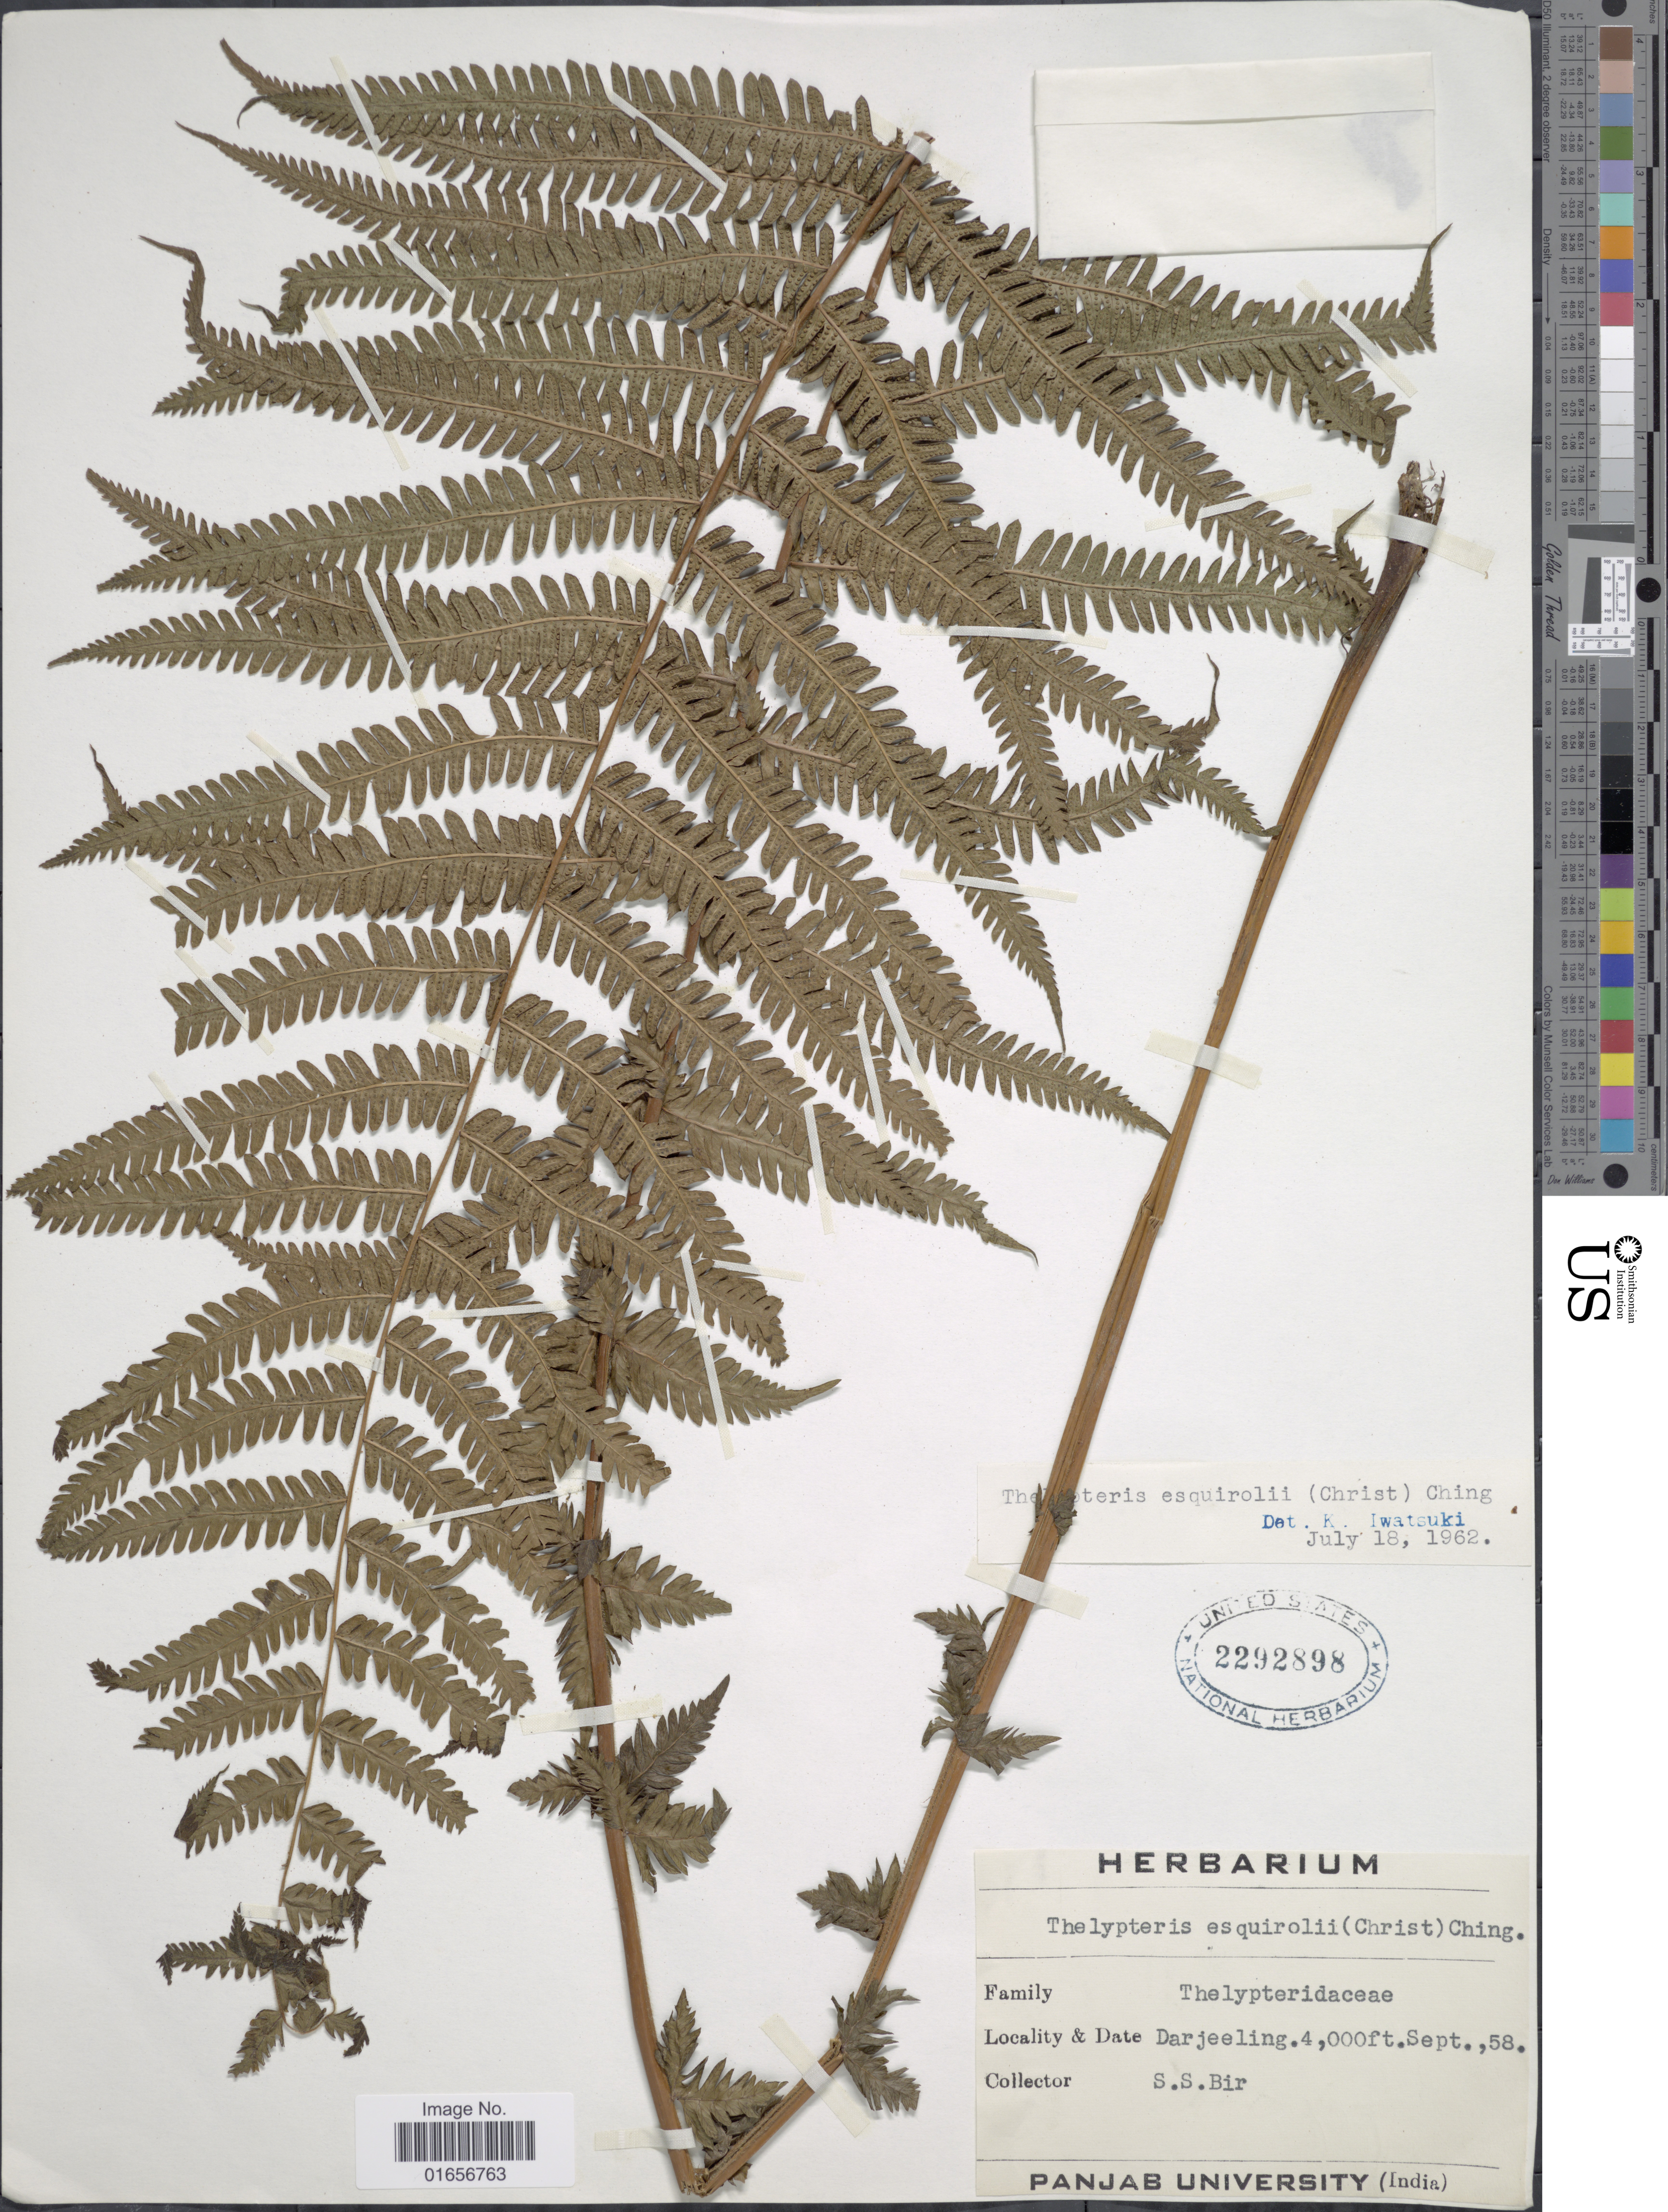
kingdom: Plantae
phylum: Tracheophyta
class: Polypodiopsida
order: Polypodiales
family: Thelypteridaceae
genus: Pseudocyclosorus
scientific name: Pseudocyclosorus esquirolii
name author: (Christ) Ching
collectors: S. S. Bir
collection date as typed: Transcribed d/m/y: /9/58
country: India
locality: Darjeeling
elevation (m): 1219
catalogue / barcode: US 2992898